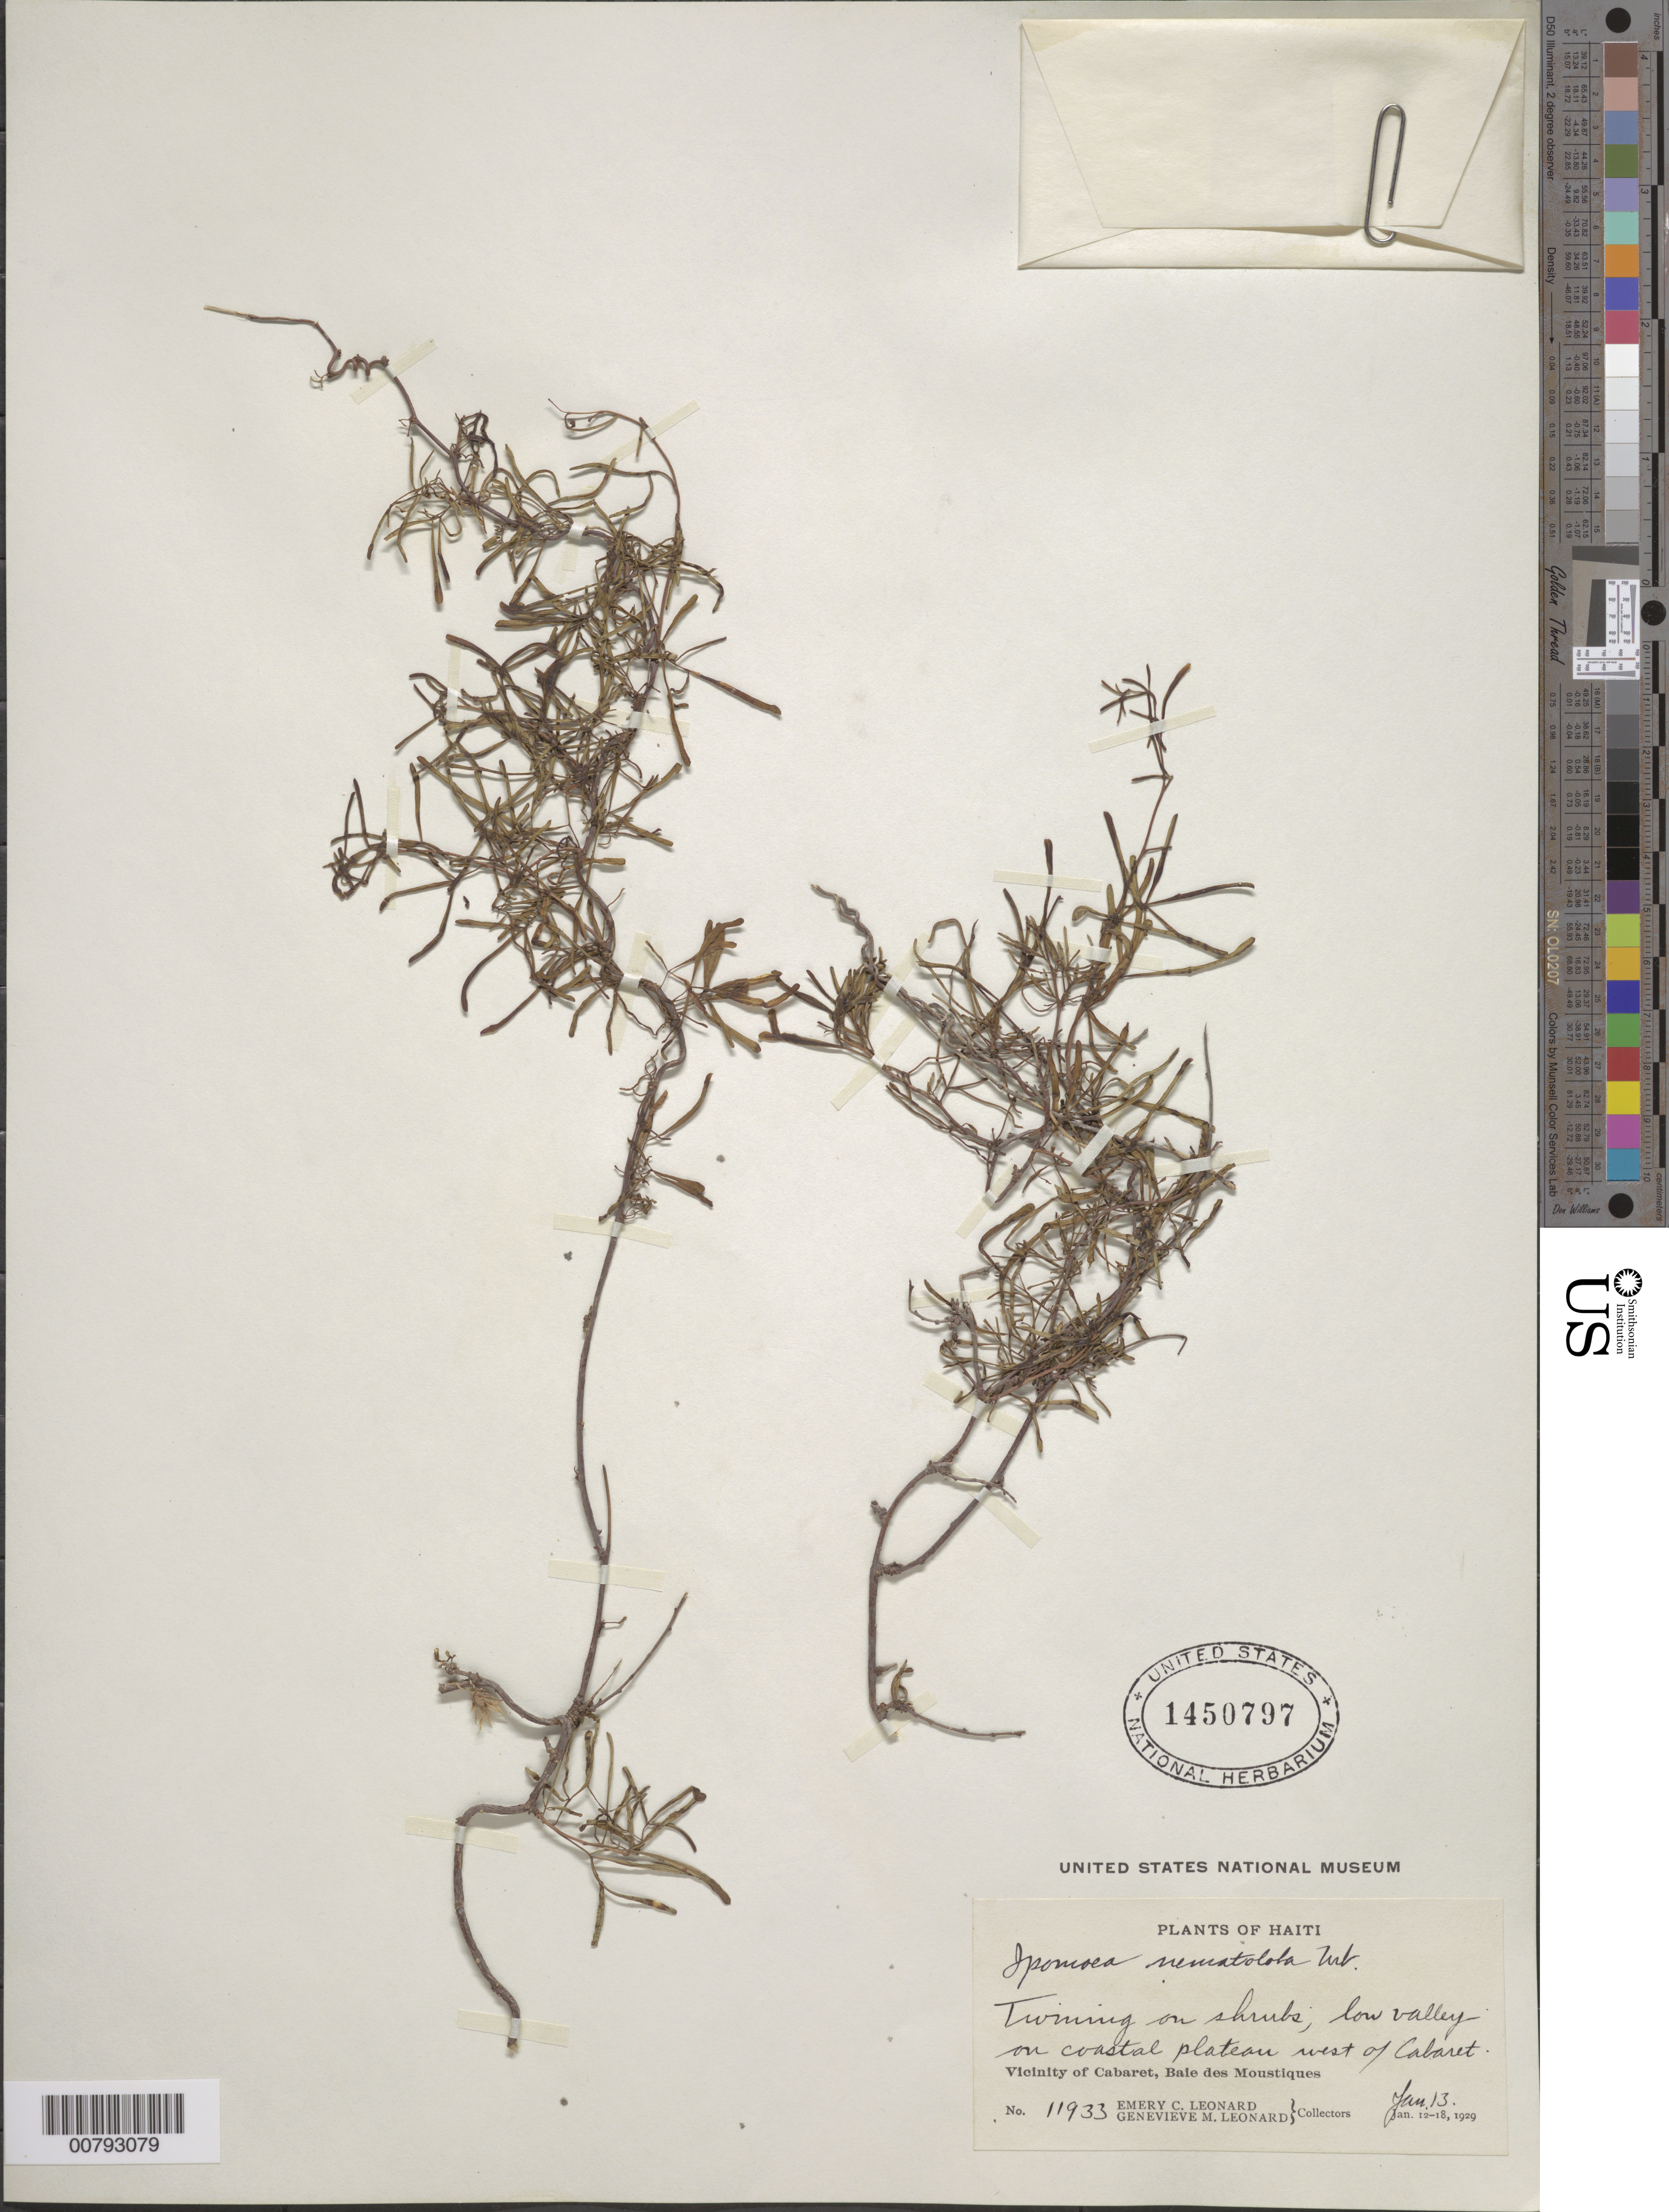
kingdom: Plantae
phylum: Tracheophyta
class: Magnoliopsida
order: Solanales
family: Convolvulaceae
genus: Ipomoea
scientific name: Ipomoea nematoloba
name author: Urb.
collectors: E. C. Leonard & G. M. Leonard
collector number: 11933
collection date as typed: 13 Jan 1929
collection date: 1929-01-13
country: Haiti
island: Hispaniola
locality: Baie des Moustiques, vicinity of Cabaret, low valley on coastal plateau west of Cabaret.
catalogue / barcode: US 1450797